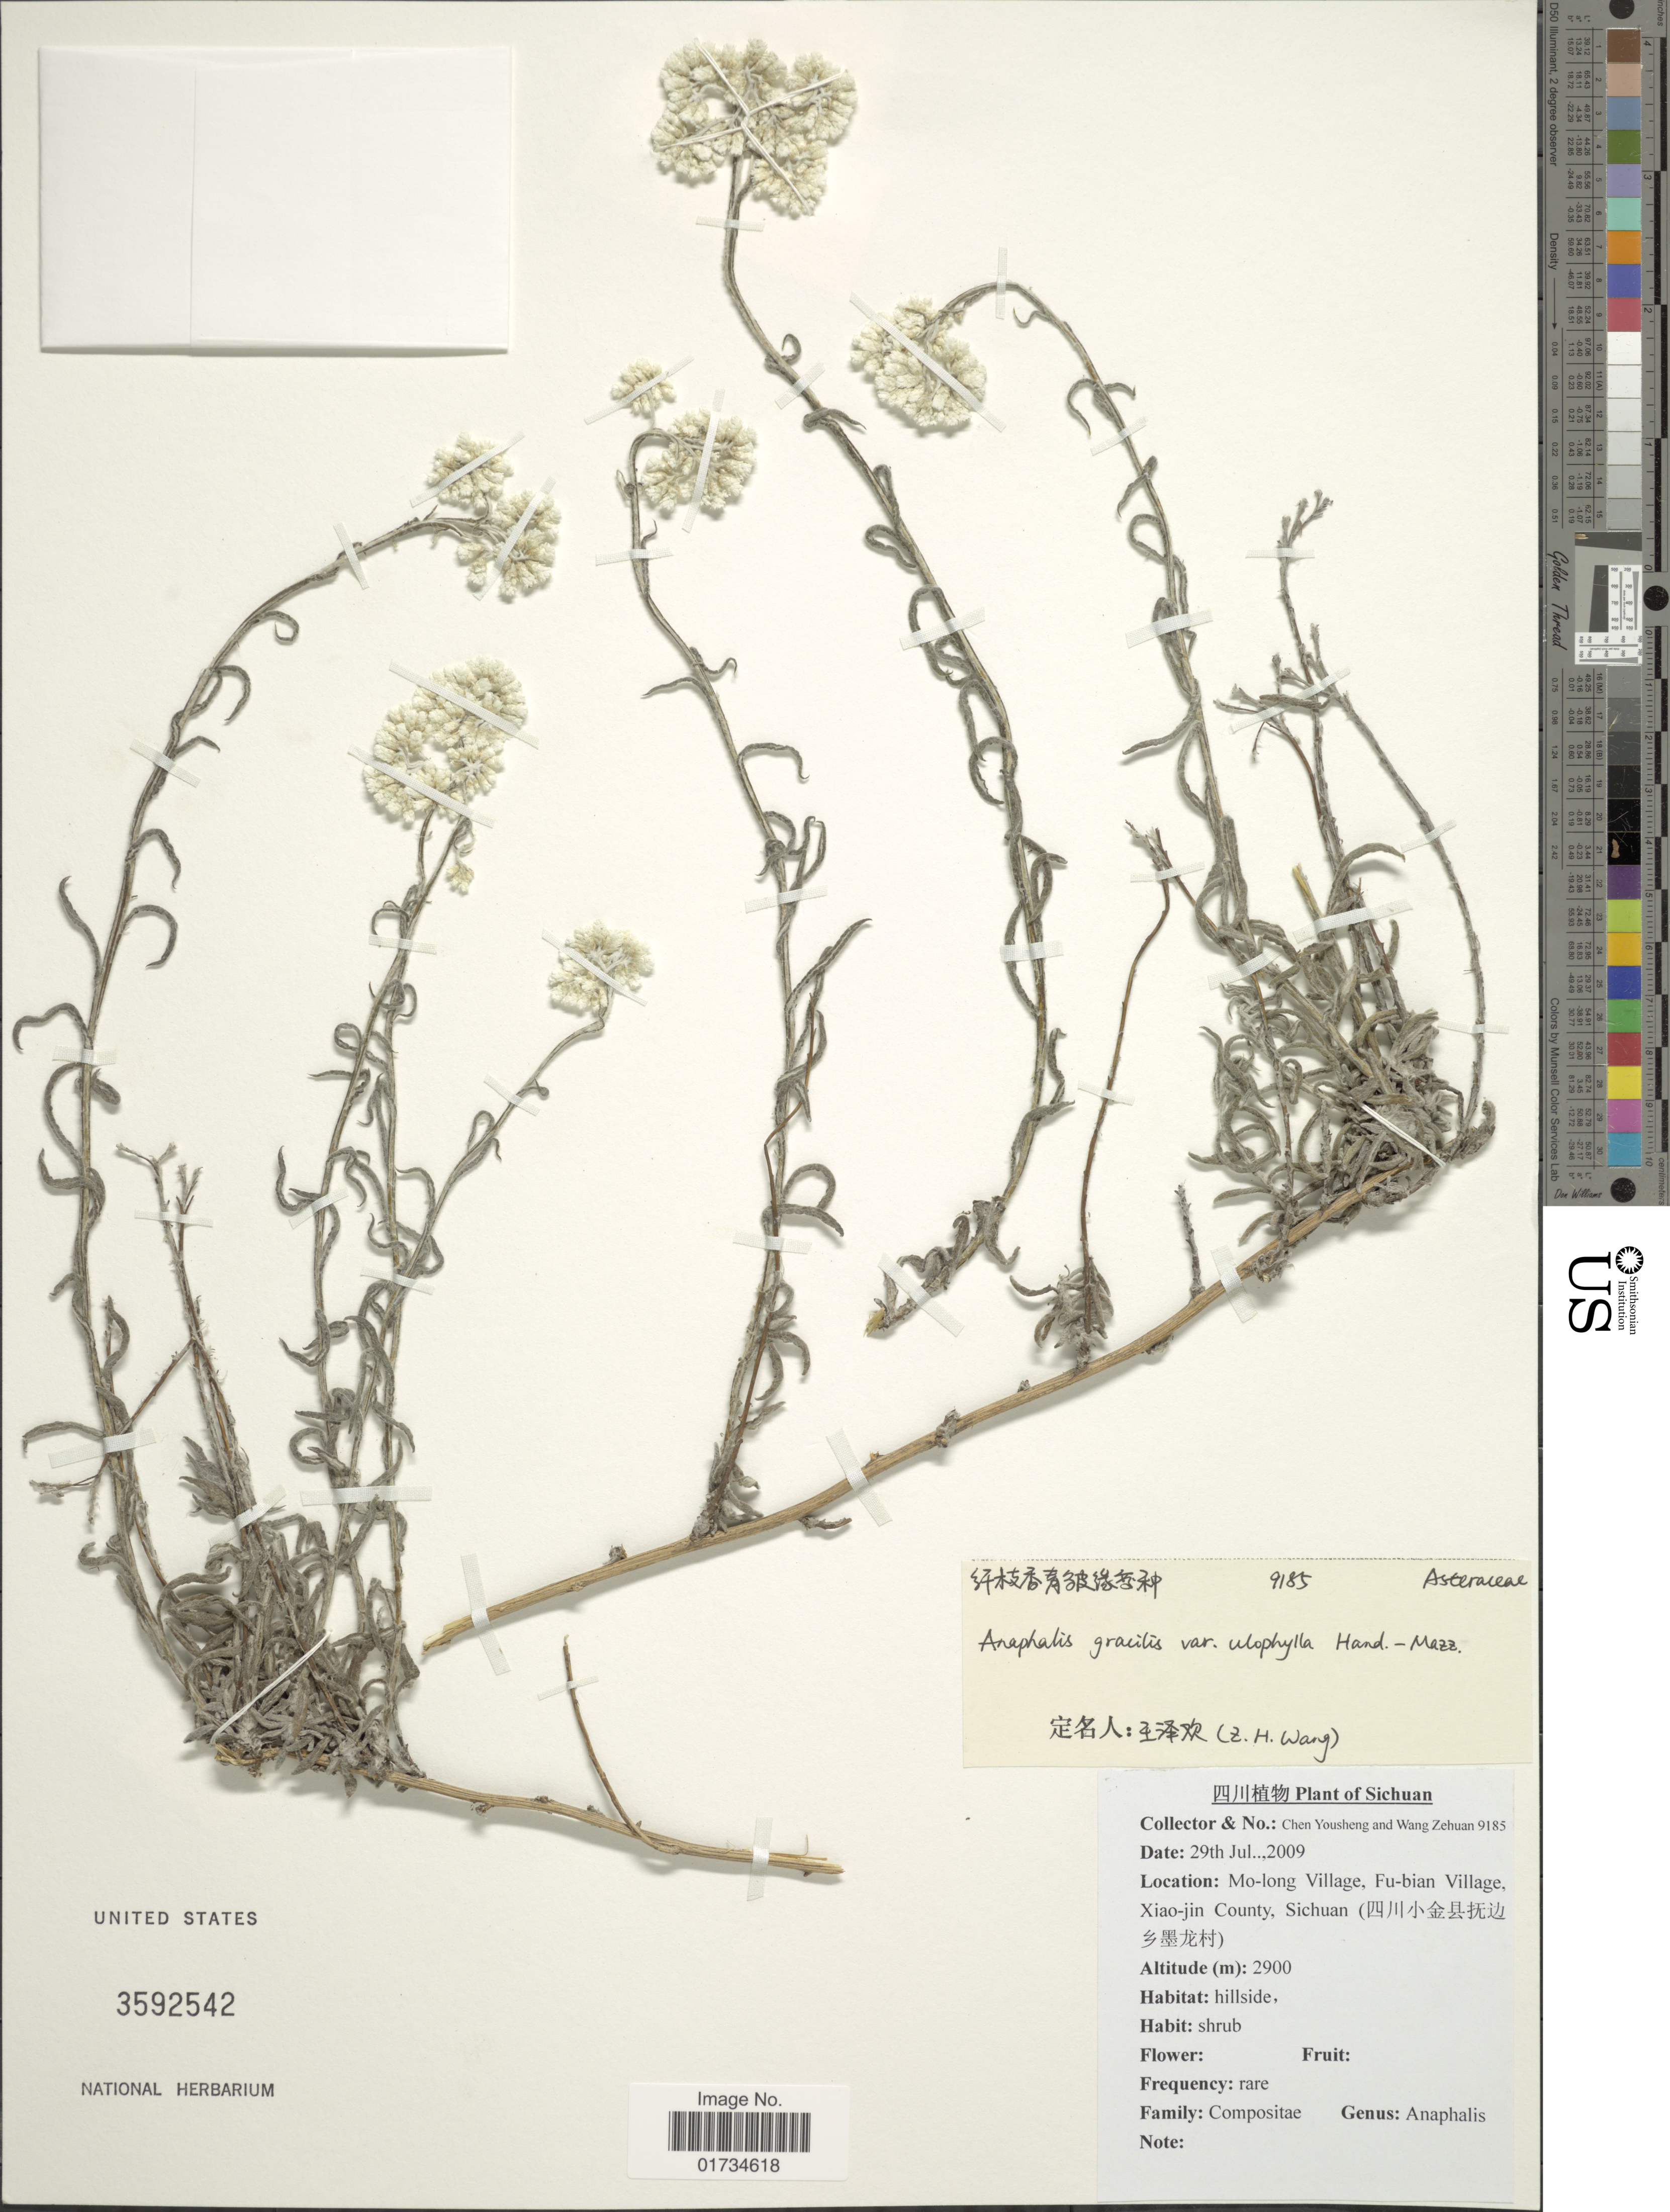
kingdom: Plantae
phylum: Tracheophyta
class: Magnoliopsida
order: Asterales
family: Asteraceae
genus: Anaphalis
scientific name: Anaphalis gracilis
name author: Hand.-Mazz.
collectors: C. Yousheng & W. Zehuan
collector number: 9185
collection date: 2009-07-29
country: China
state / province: Sichuan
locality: Sichuan. Mo-long Village, Fu-bian Village, Xiao-jin County, Sichuan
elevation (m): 2900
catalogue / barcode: US 3592542